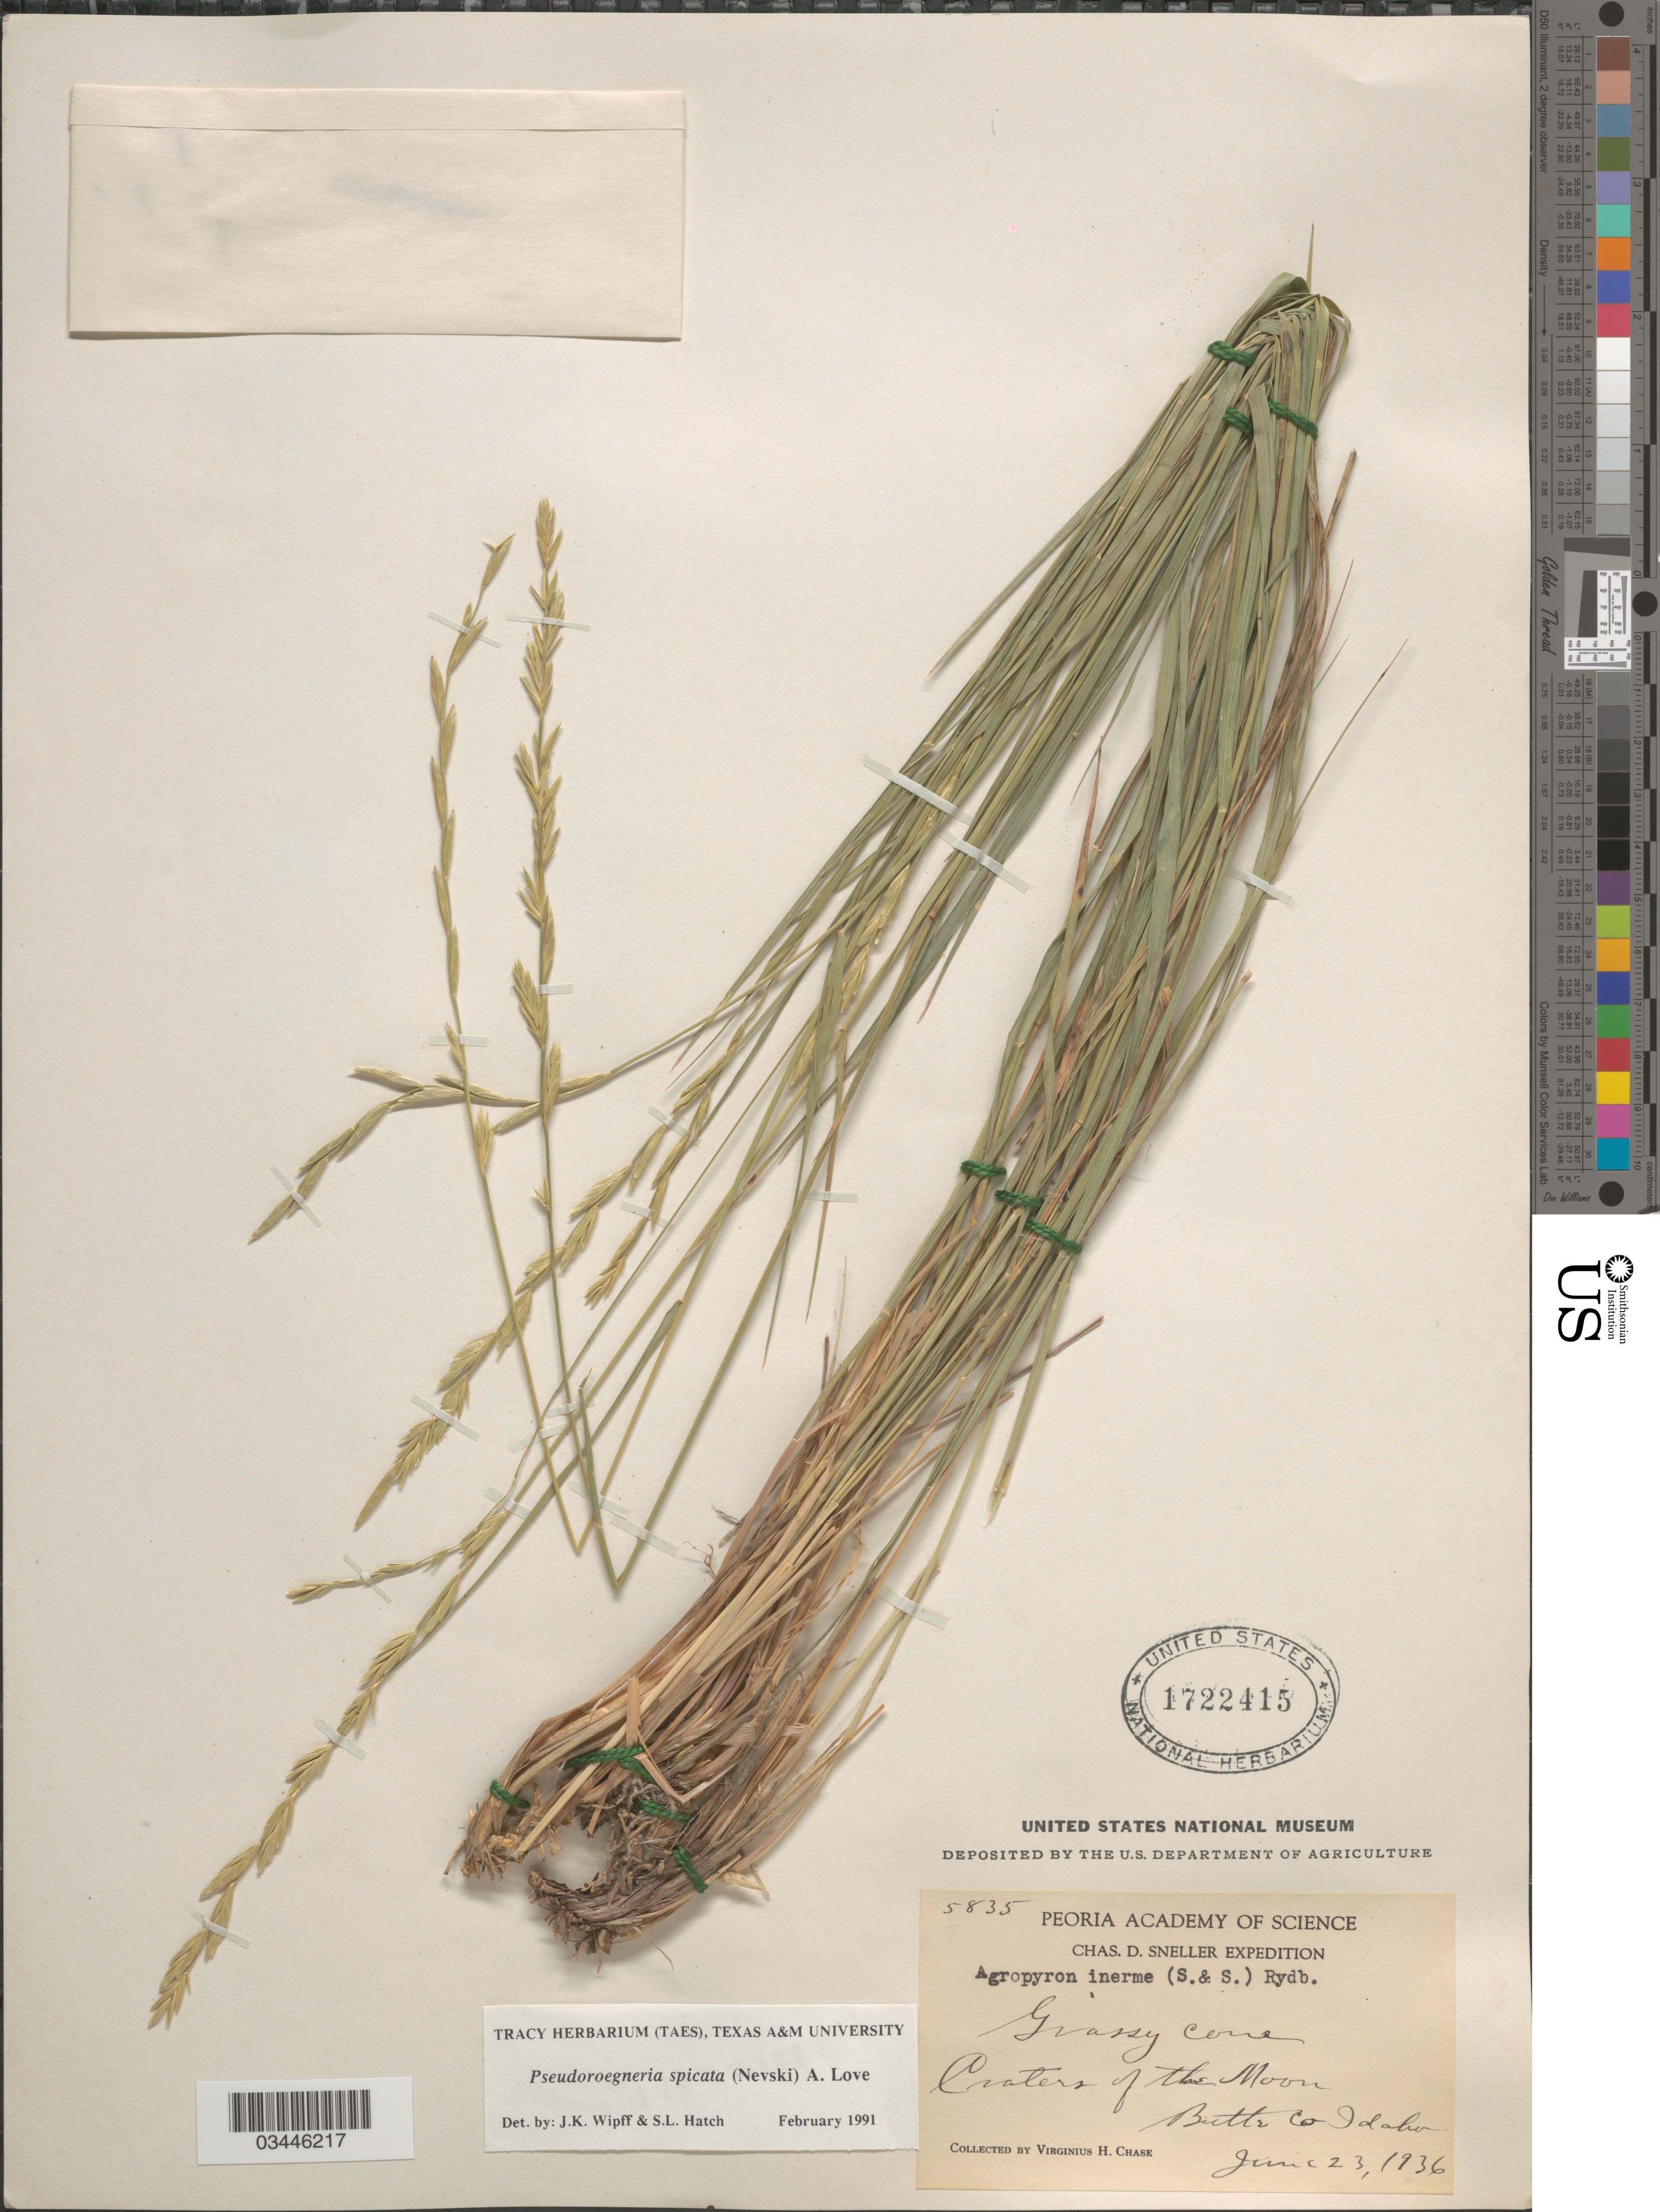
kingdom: Plantae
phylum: Tracheophyta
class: Liliopsida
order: Poales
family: Poaceae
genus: Pseudoroegneria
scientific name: Pseudoroegneria spicata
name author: (Pursh) Á. Löve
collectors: V. H. Chase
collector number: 5835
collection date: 1936-06-23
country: United States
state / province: Idaho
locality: Chas. D. Sneller Expedition. Craters of the Moon Butte Co.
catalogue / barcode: US 1722415